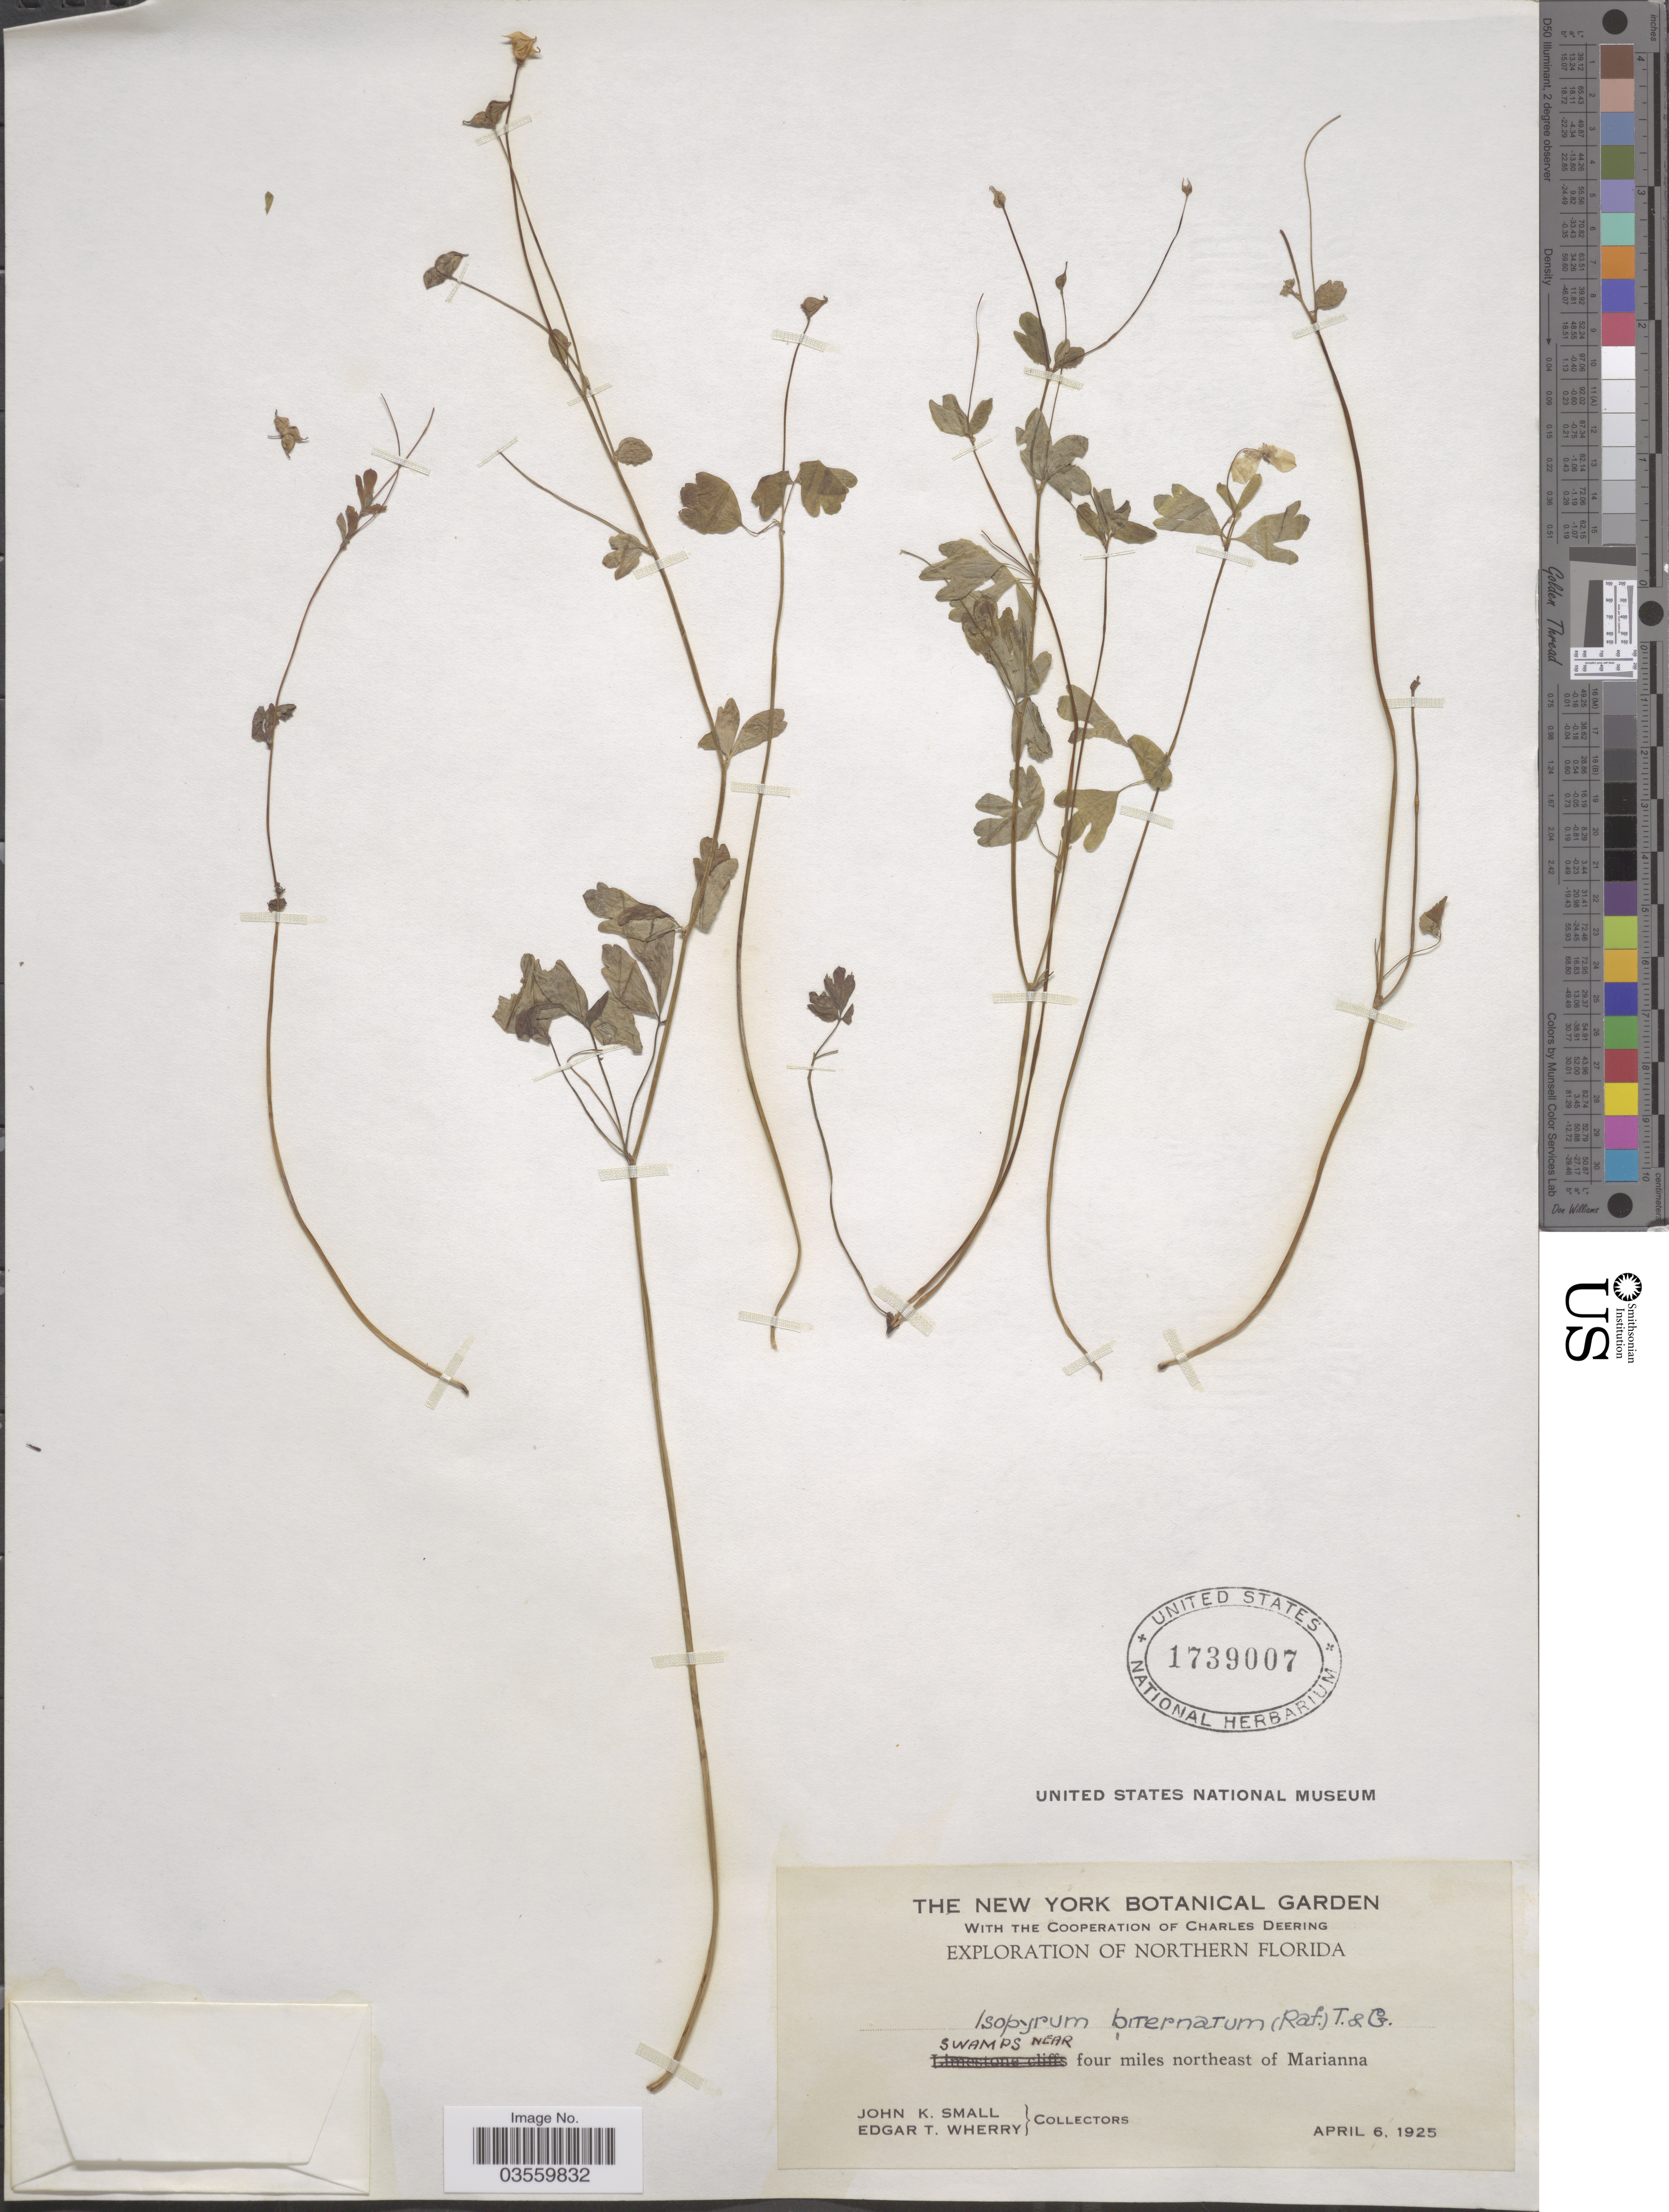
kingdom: Plantae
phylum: Tracheophyta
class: Magnoliopsida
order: Ranunculales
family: Ranunculaceae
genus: Enemion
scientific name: Enemion biternatum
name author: (Torr. & A. Gray) Raf.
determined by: Strong, Mark T., (BOT), Smithsonian Institution - National Museum of Natural History (UNITED STATES)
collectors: J. K. Small & E. T. Wherry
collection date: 1925-04-06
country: United States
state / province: Florida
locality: Northern Florida. Swamps near four miles northeast of Marianna.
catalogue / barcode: US 1739007